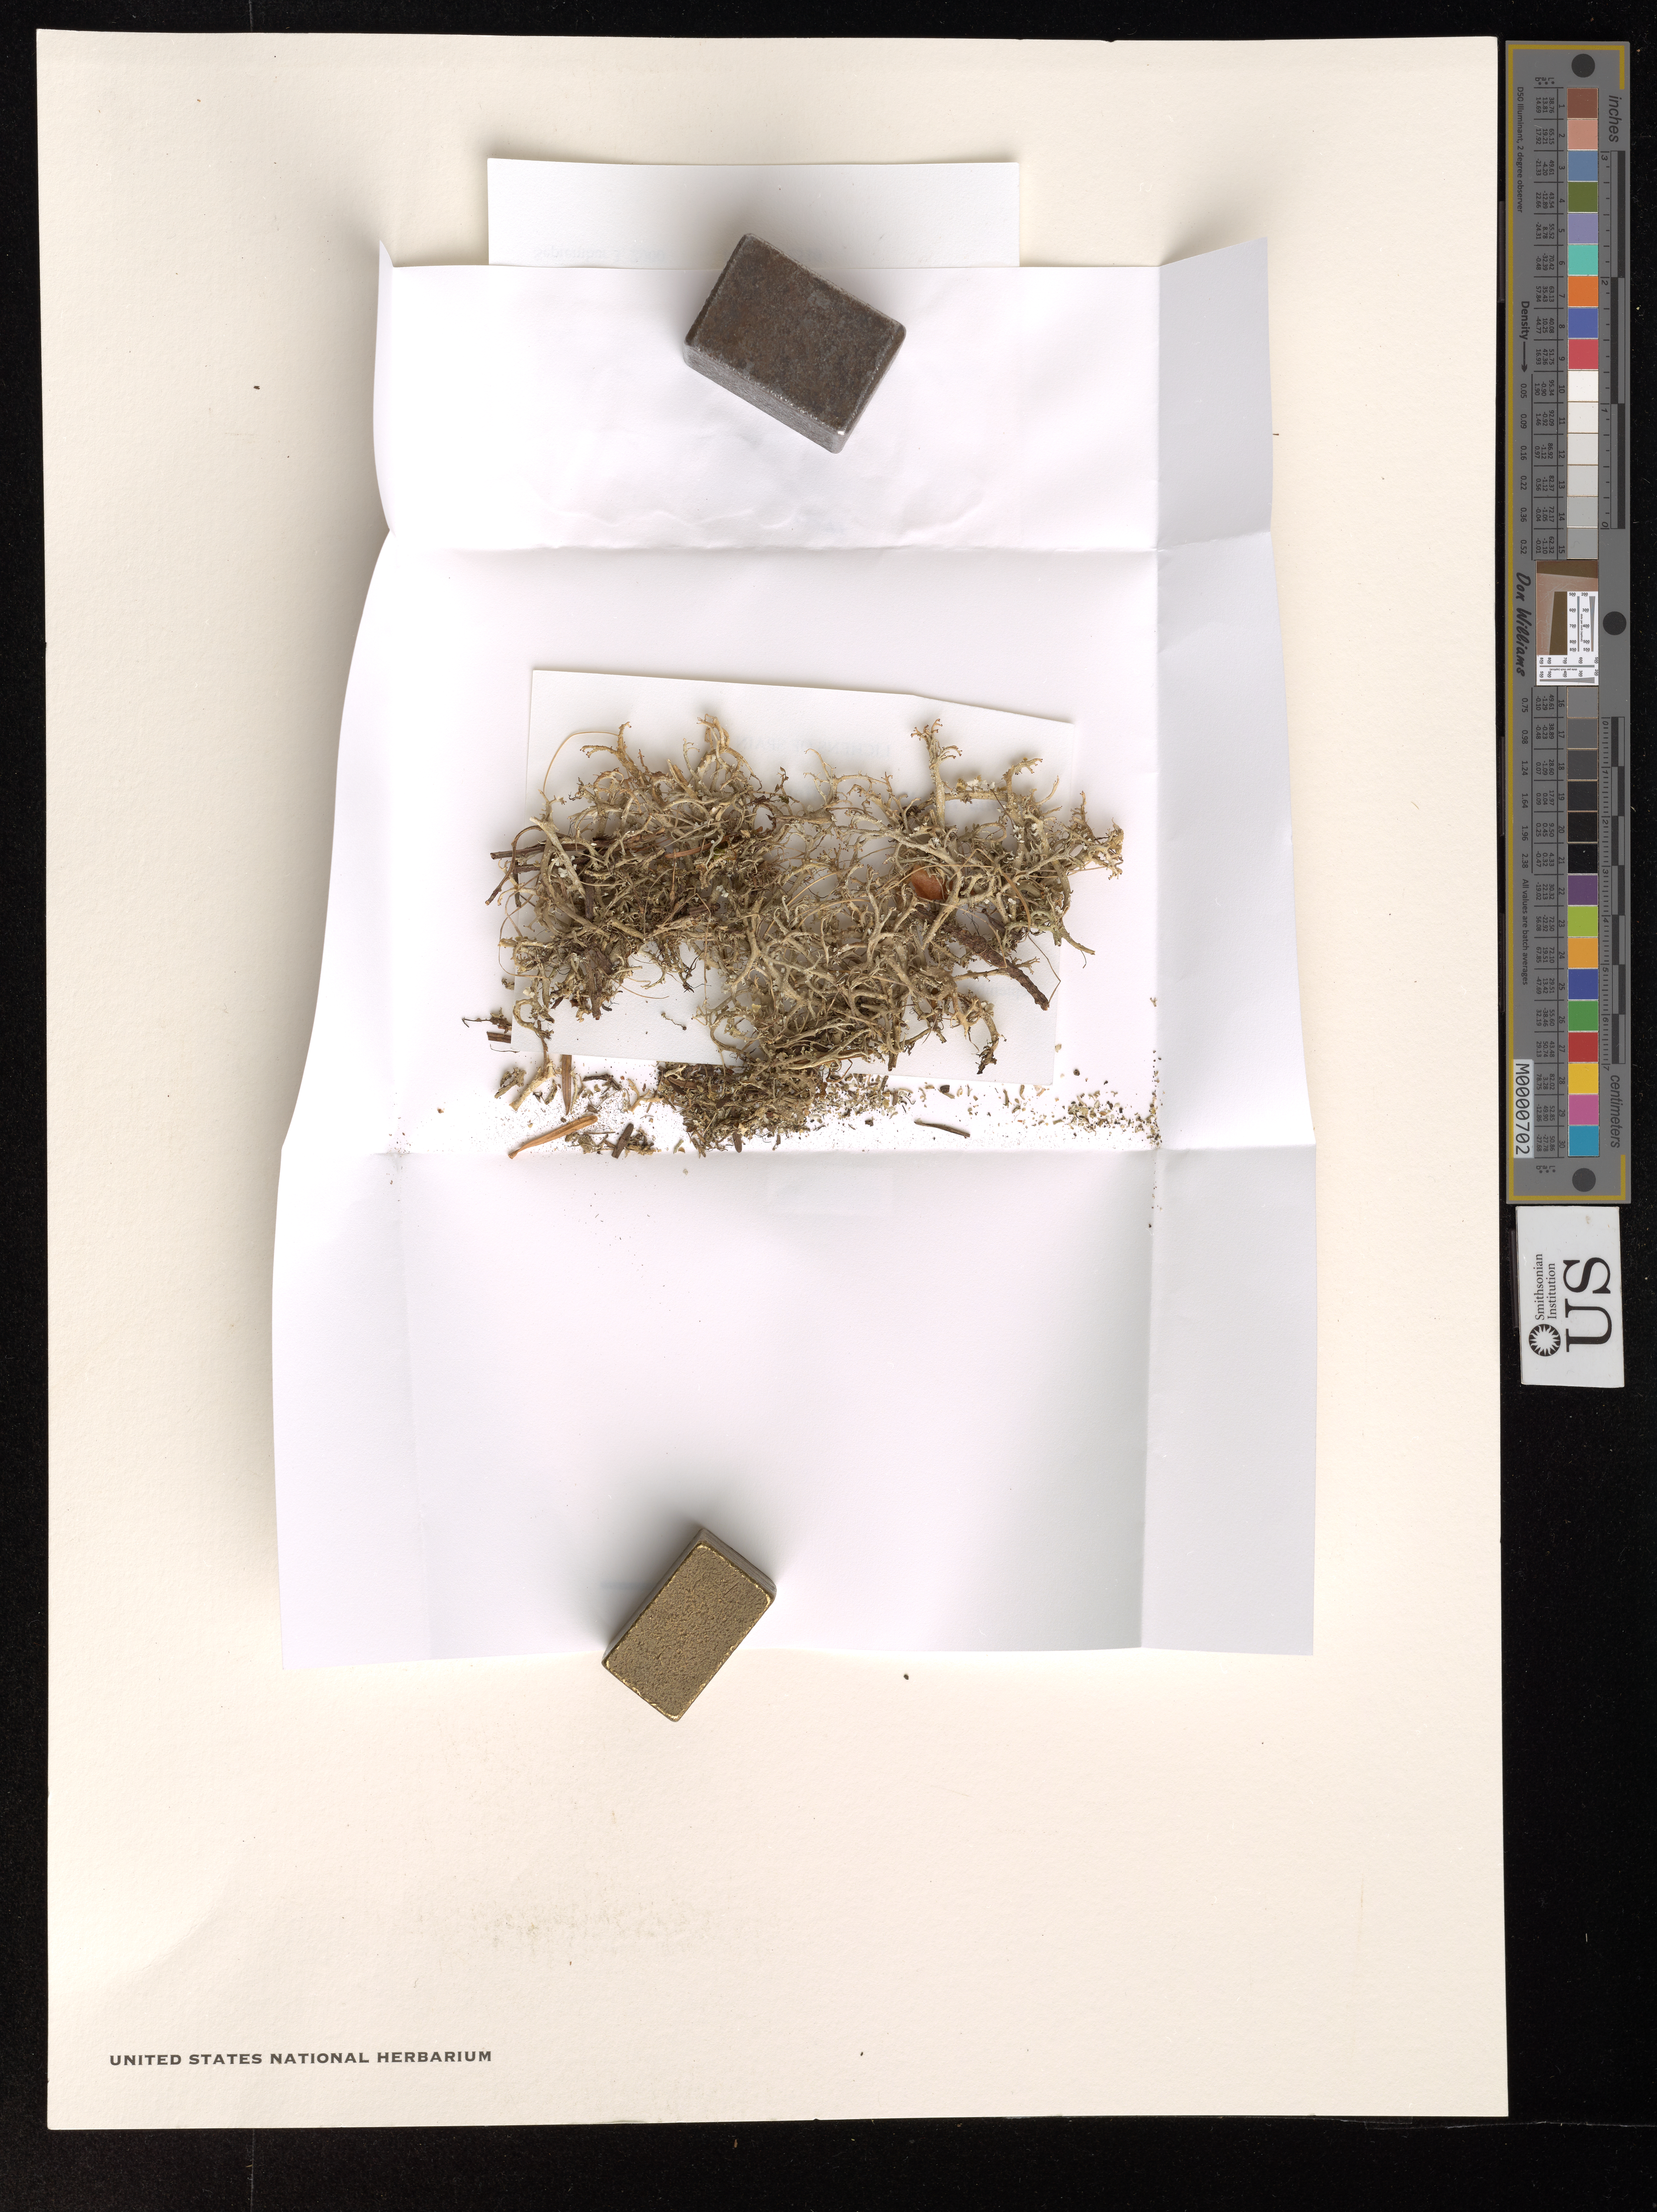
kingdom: Fungi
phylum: Ascomycota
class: Lecanoromycetes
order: Lecanorales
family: Cladoniaceae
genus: Cladonia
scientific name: Cladonia rangiformis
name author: Hoffm.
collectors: R. Yahr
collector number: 2510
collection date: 2000-09-03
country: Spain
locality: Girona. Colada de Toses, dense shady Abies alba forest near Salteguelt.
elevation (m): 1750